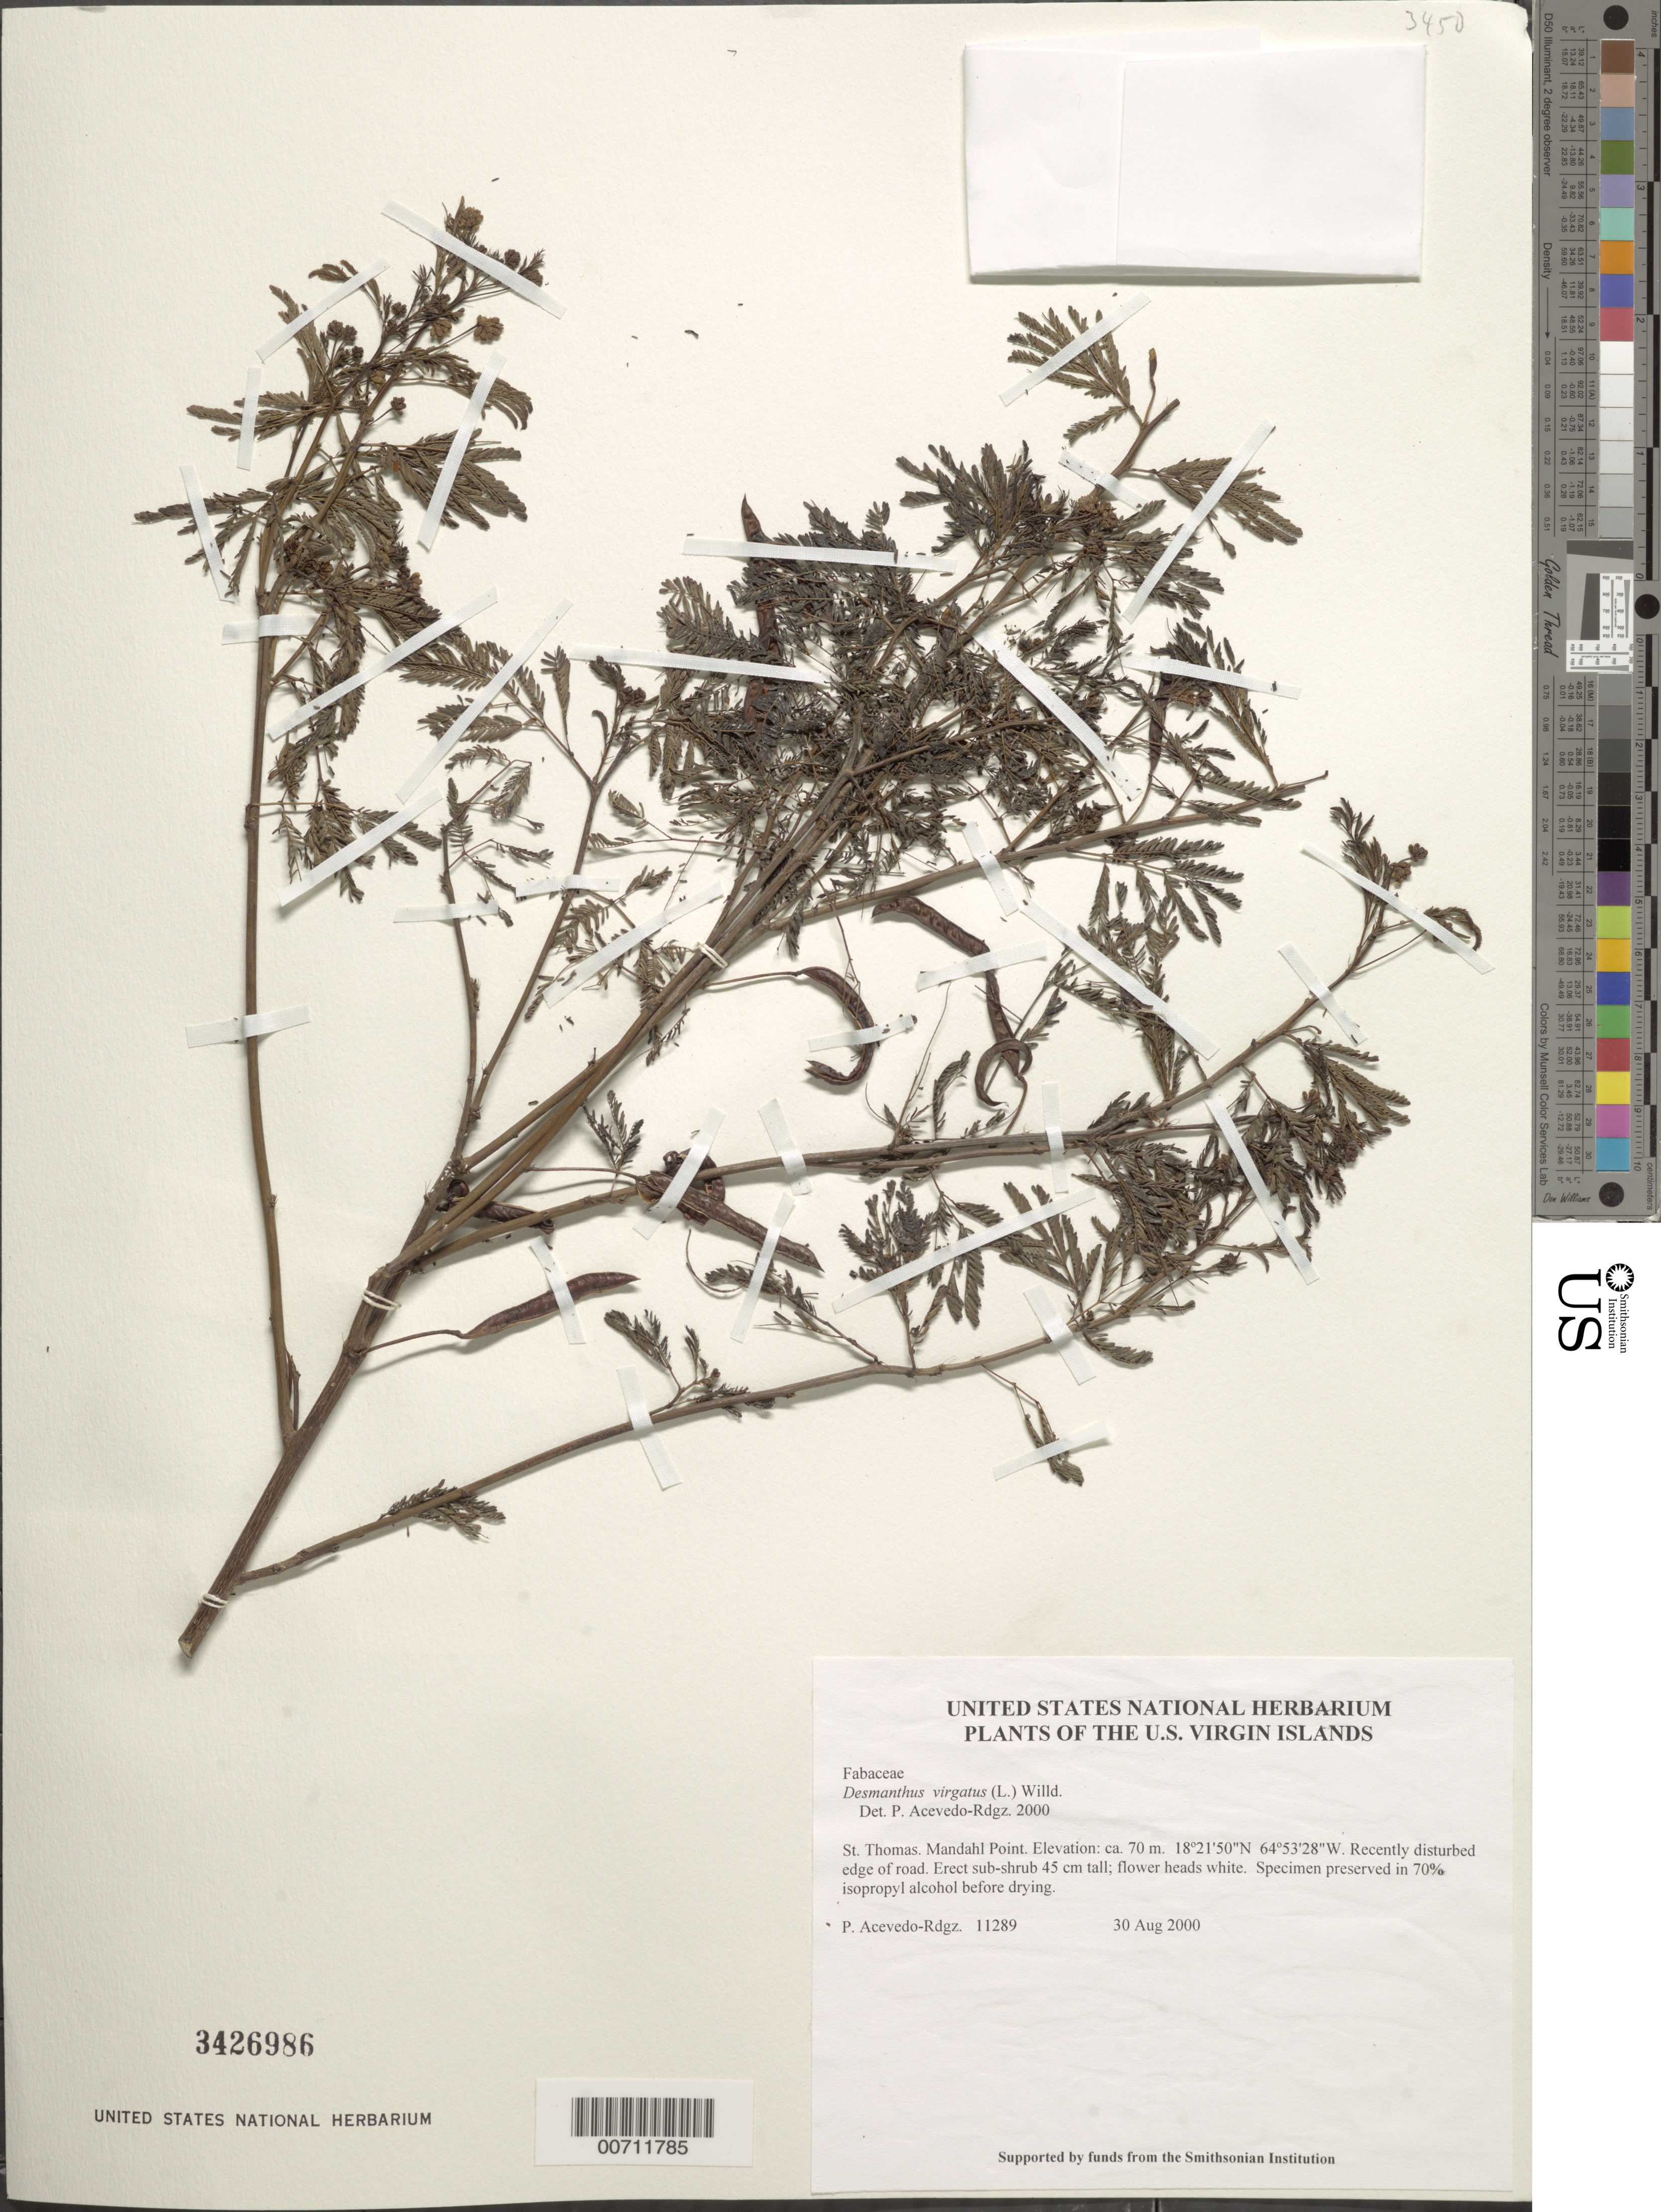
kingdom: Plantae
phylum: Tracheophyta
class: Magnoliopsida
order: Fabales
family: Fabaceae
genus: Desmanthus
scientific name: Desmanthus virgatus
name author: (L.) Willd.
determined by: Acevedo-Rodríguez, P., (BOT), Smithsonian Institution - National Museum of Natural History (UNITED STATES)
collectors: P. Acevedo-Rodr.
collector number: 11289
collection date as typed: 30 Aug 2000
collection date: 2000-08-30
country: U.S. Virgin Islands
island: St. Thomas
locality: Mandahl Point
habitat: Recently disturbed edge of road.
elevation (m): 70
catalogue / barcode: US 3426986